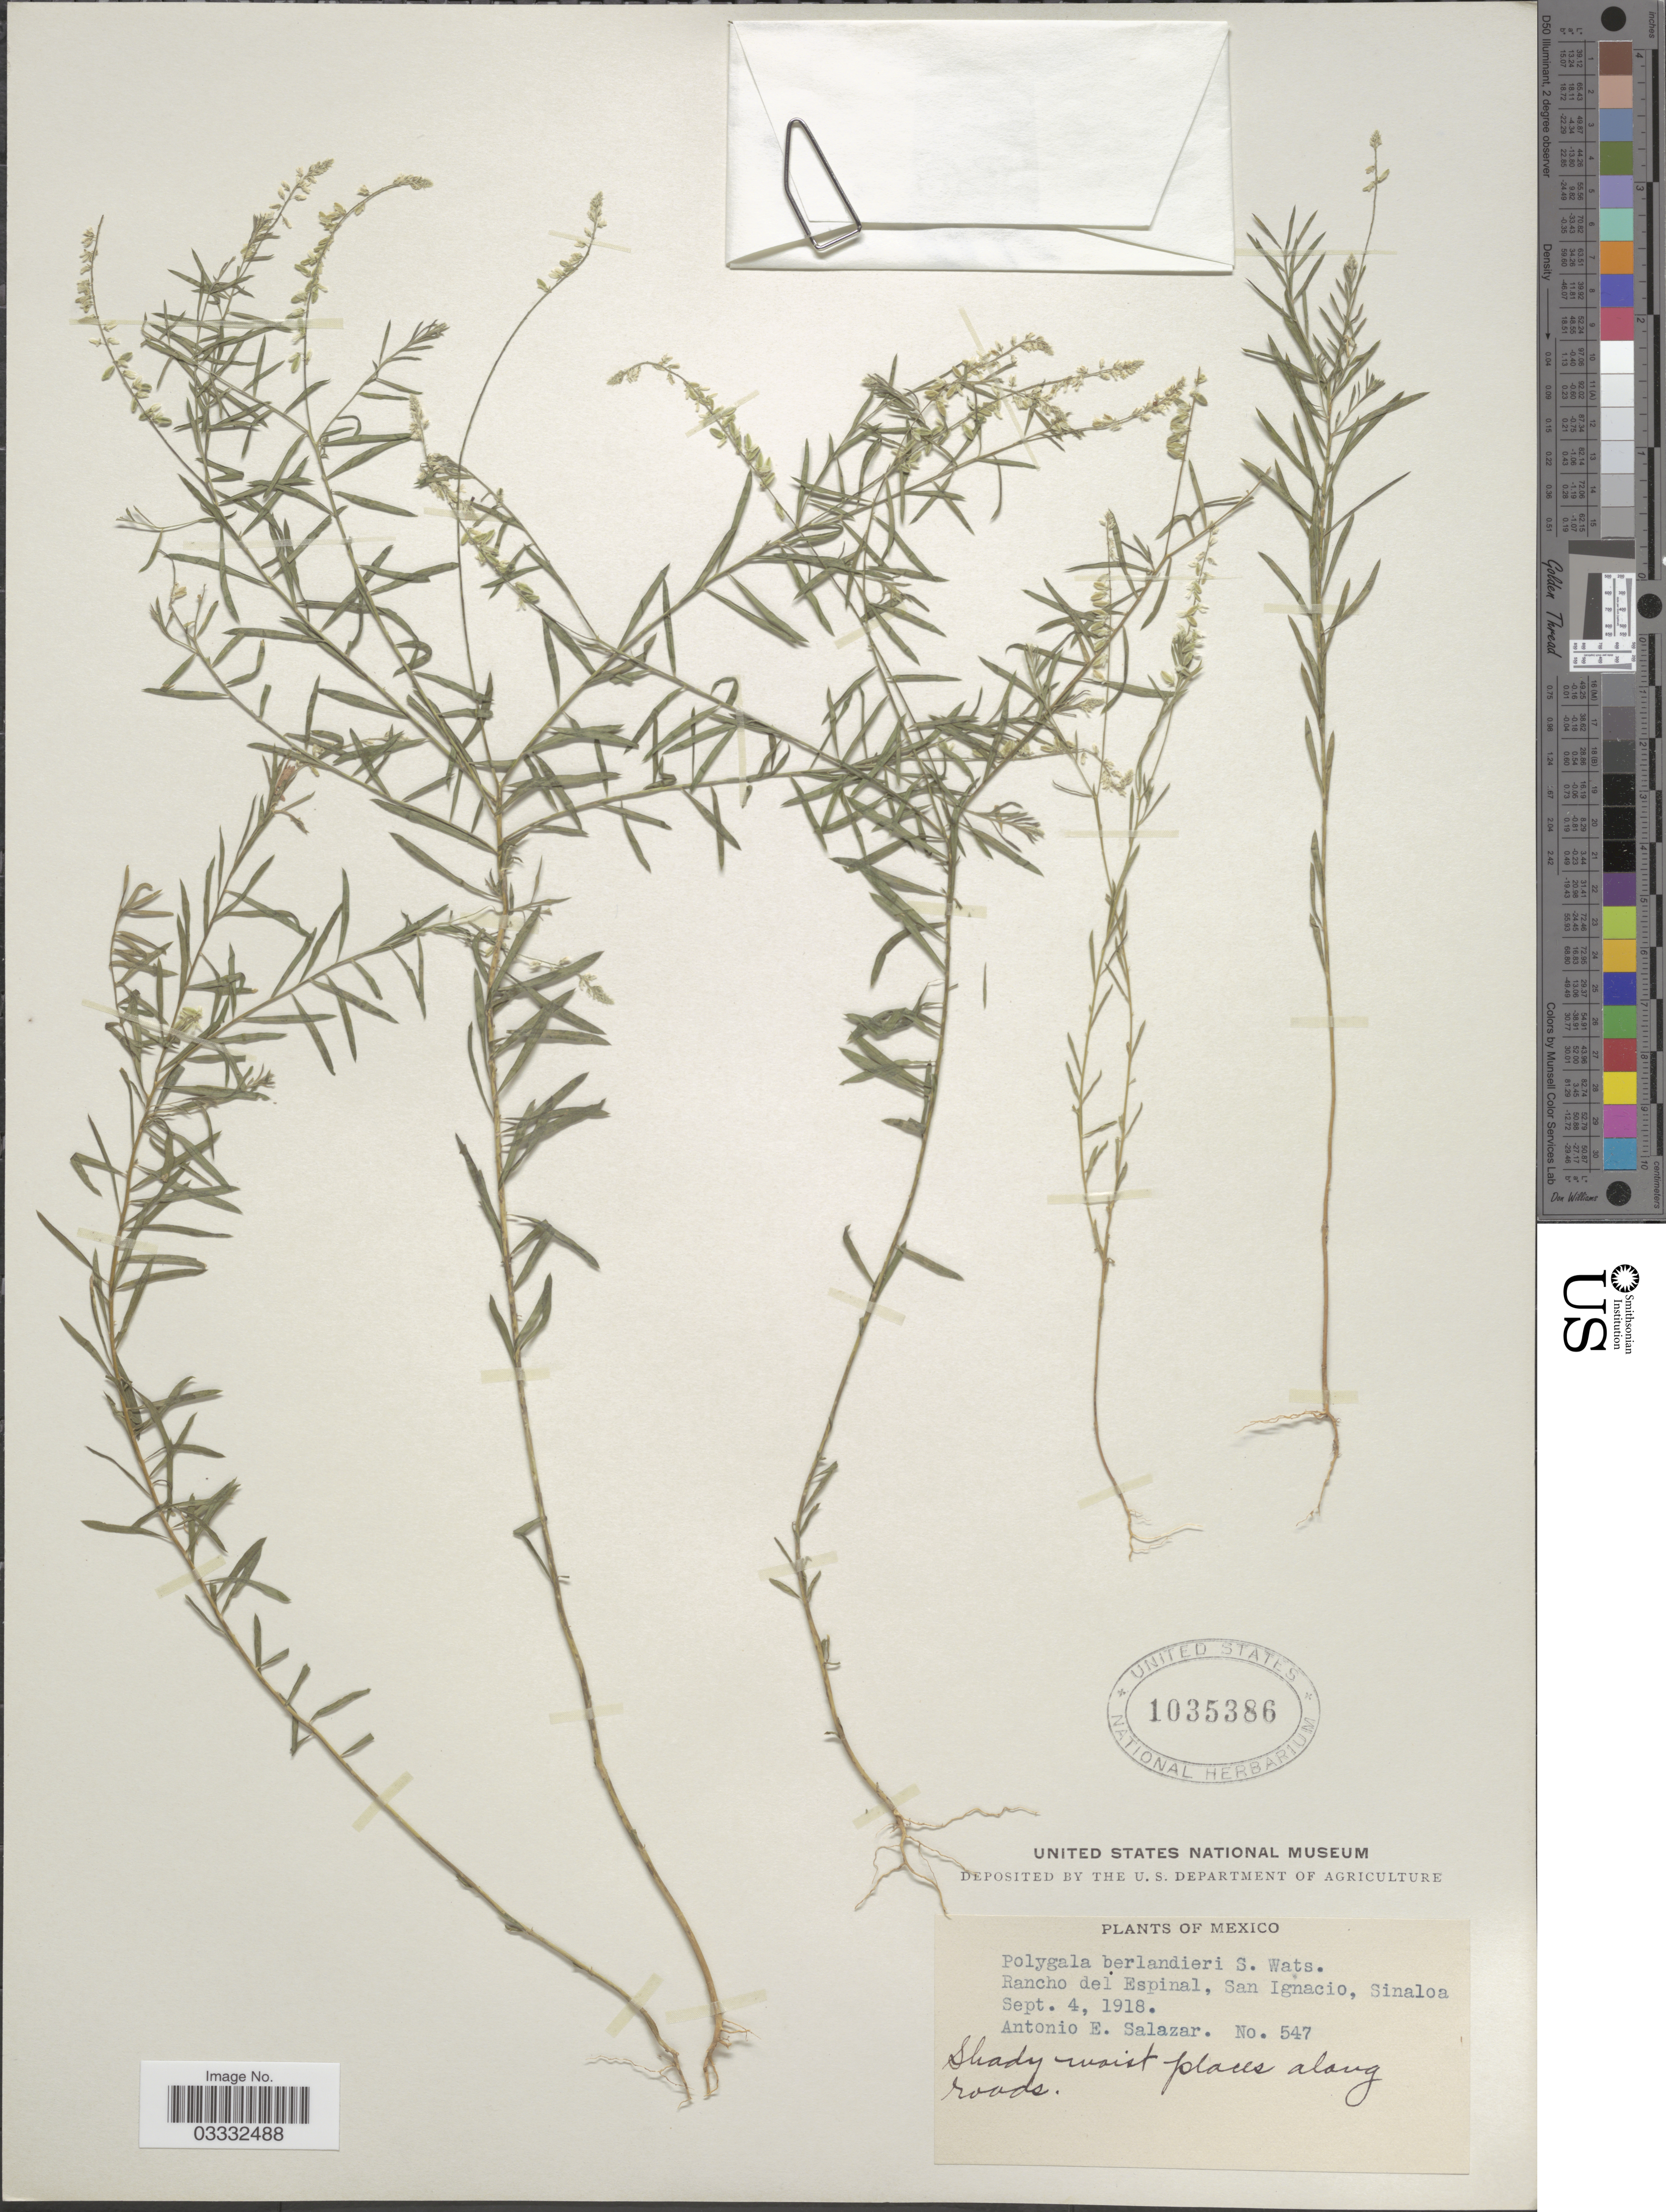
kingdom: Plantae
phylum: Tracheophyta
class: Magnoliopsida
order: Fabales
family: Polygalaceae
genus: Polygala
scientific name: Polygala berlandieri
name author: S. Watson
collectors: A. E. Salazar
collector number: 547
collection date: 1918-09-04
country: Mexico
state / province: Sinaloa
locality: Rancho del Espinal, San Ignacio.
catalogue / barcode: US 1035386